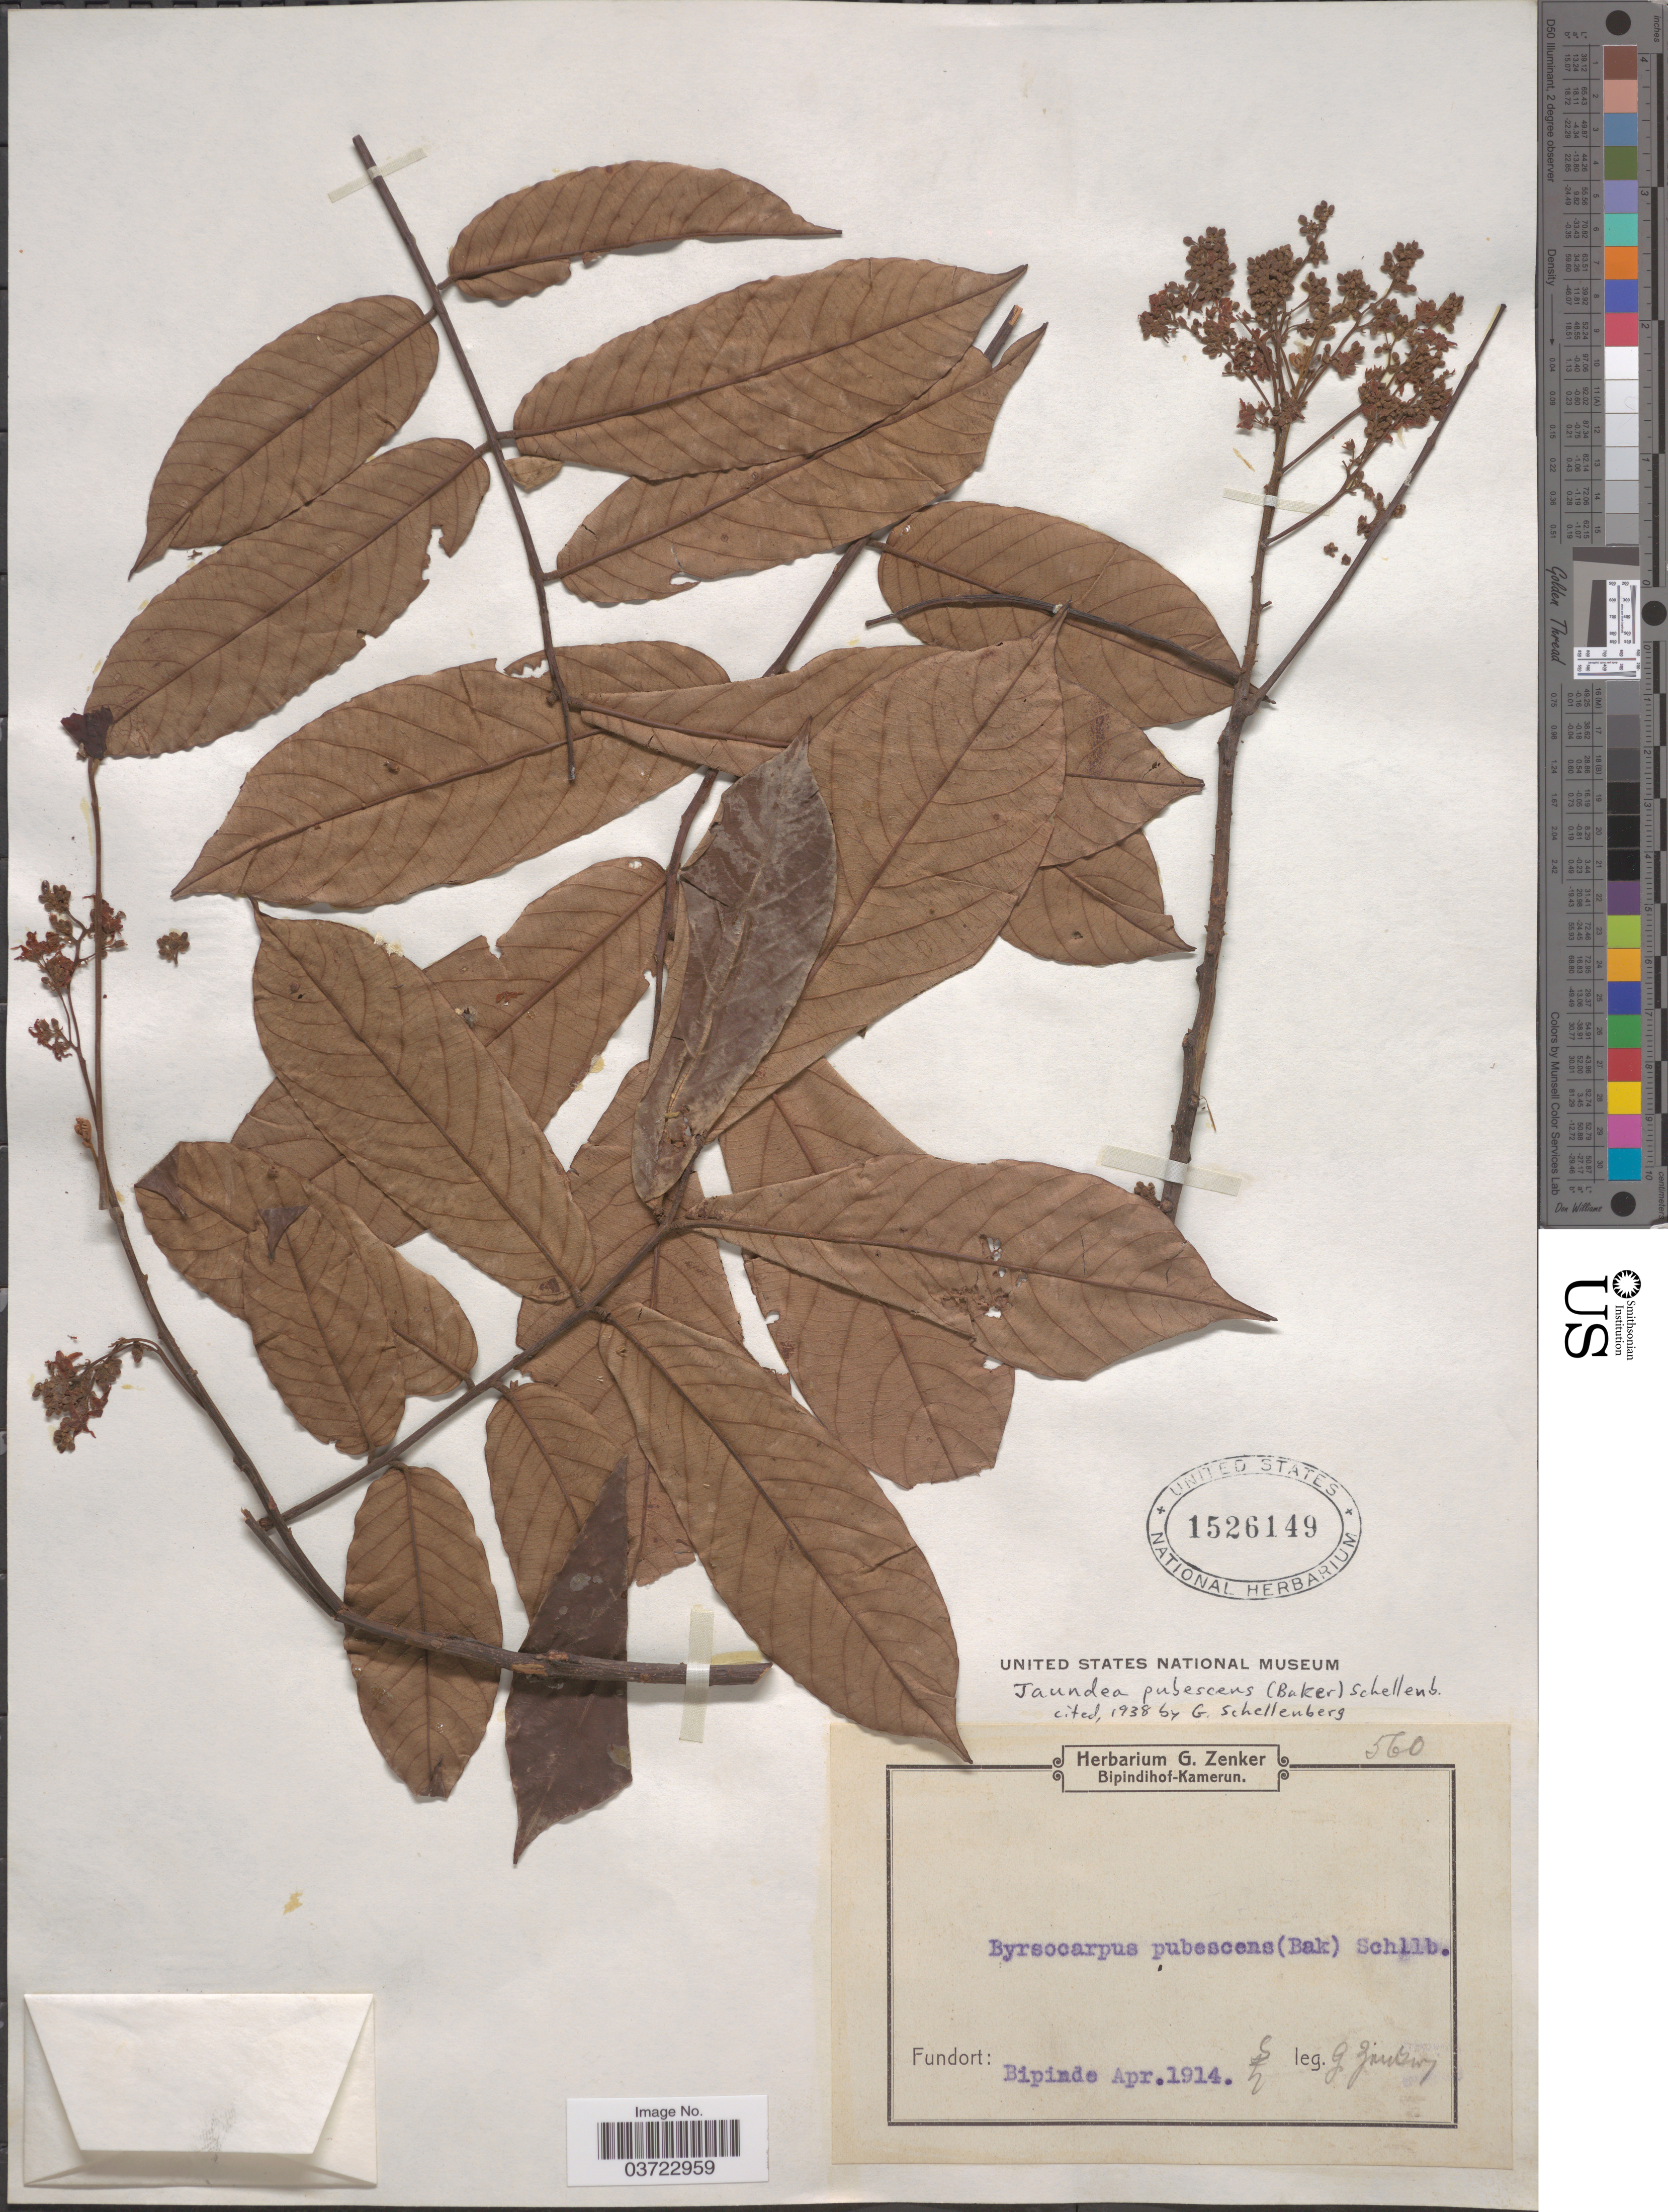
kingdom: Plantae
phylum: Tracheophyta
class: Magnoliopsida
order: Oxalidales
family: Connaraceae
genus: Rourea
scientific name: Rourea thomsonii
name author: (Baker) Jongkind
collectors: G. A. Zenker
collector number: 560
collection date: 1914-04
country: Cameroon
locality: Bipinde.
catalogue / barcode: US 1526149